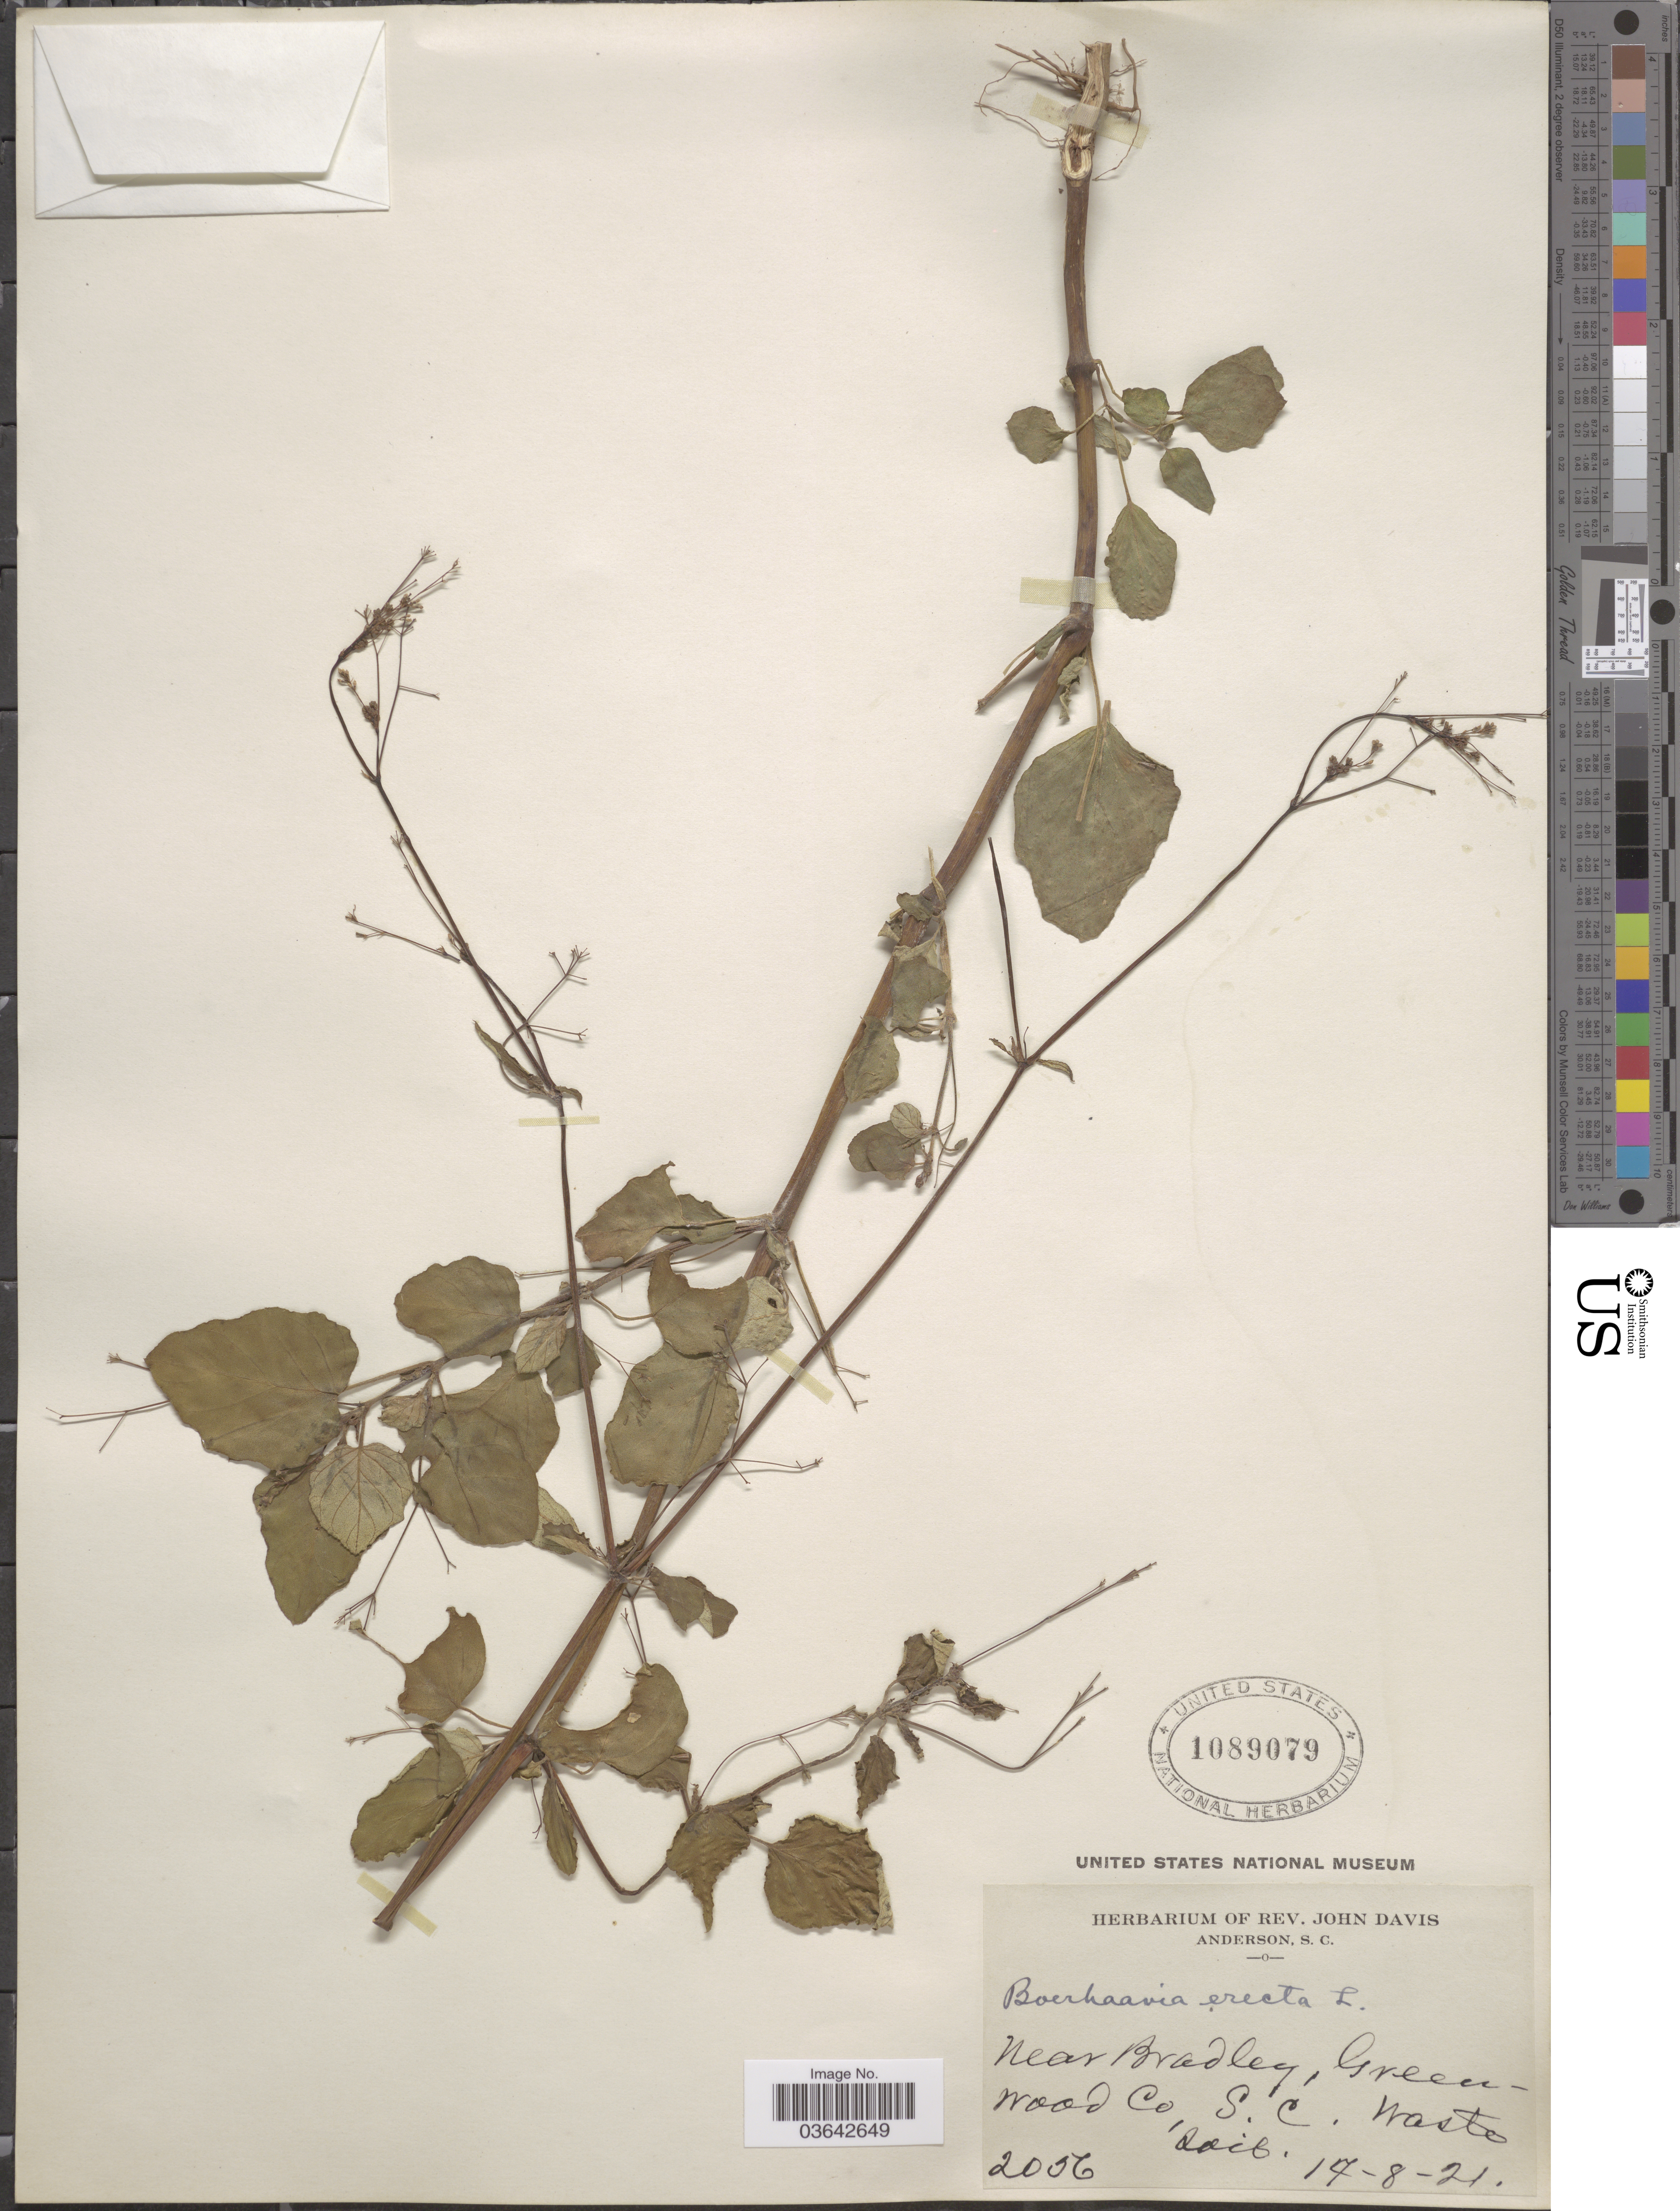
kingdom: Plantae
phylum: Tracheophyta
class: Magnoliopsida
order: Caryophyllales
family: Nyctaginaceae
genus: Boerhavia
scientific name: Boerhavia erecta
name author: L.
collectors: ex herb. Rev. John Davis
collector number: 2056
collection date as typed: Transcribed d/m/y: 17/8/21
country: United States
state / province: South Carolina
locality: Near Bradley, Greenwood Co.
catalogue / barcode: US 1089079